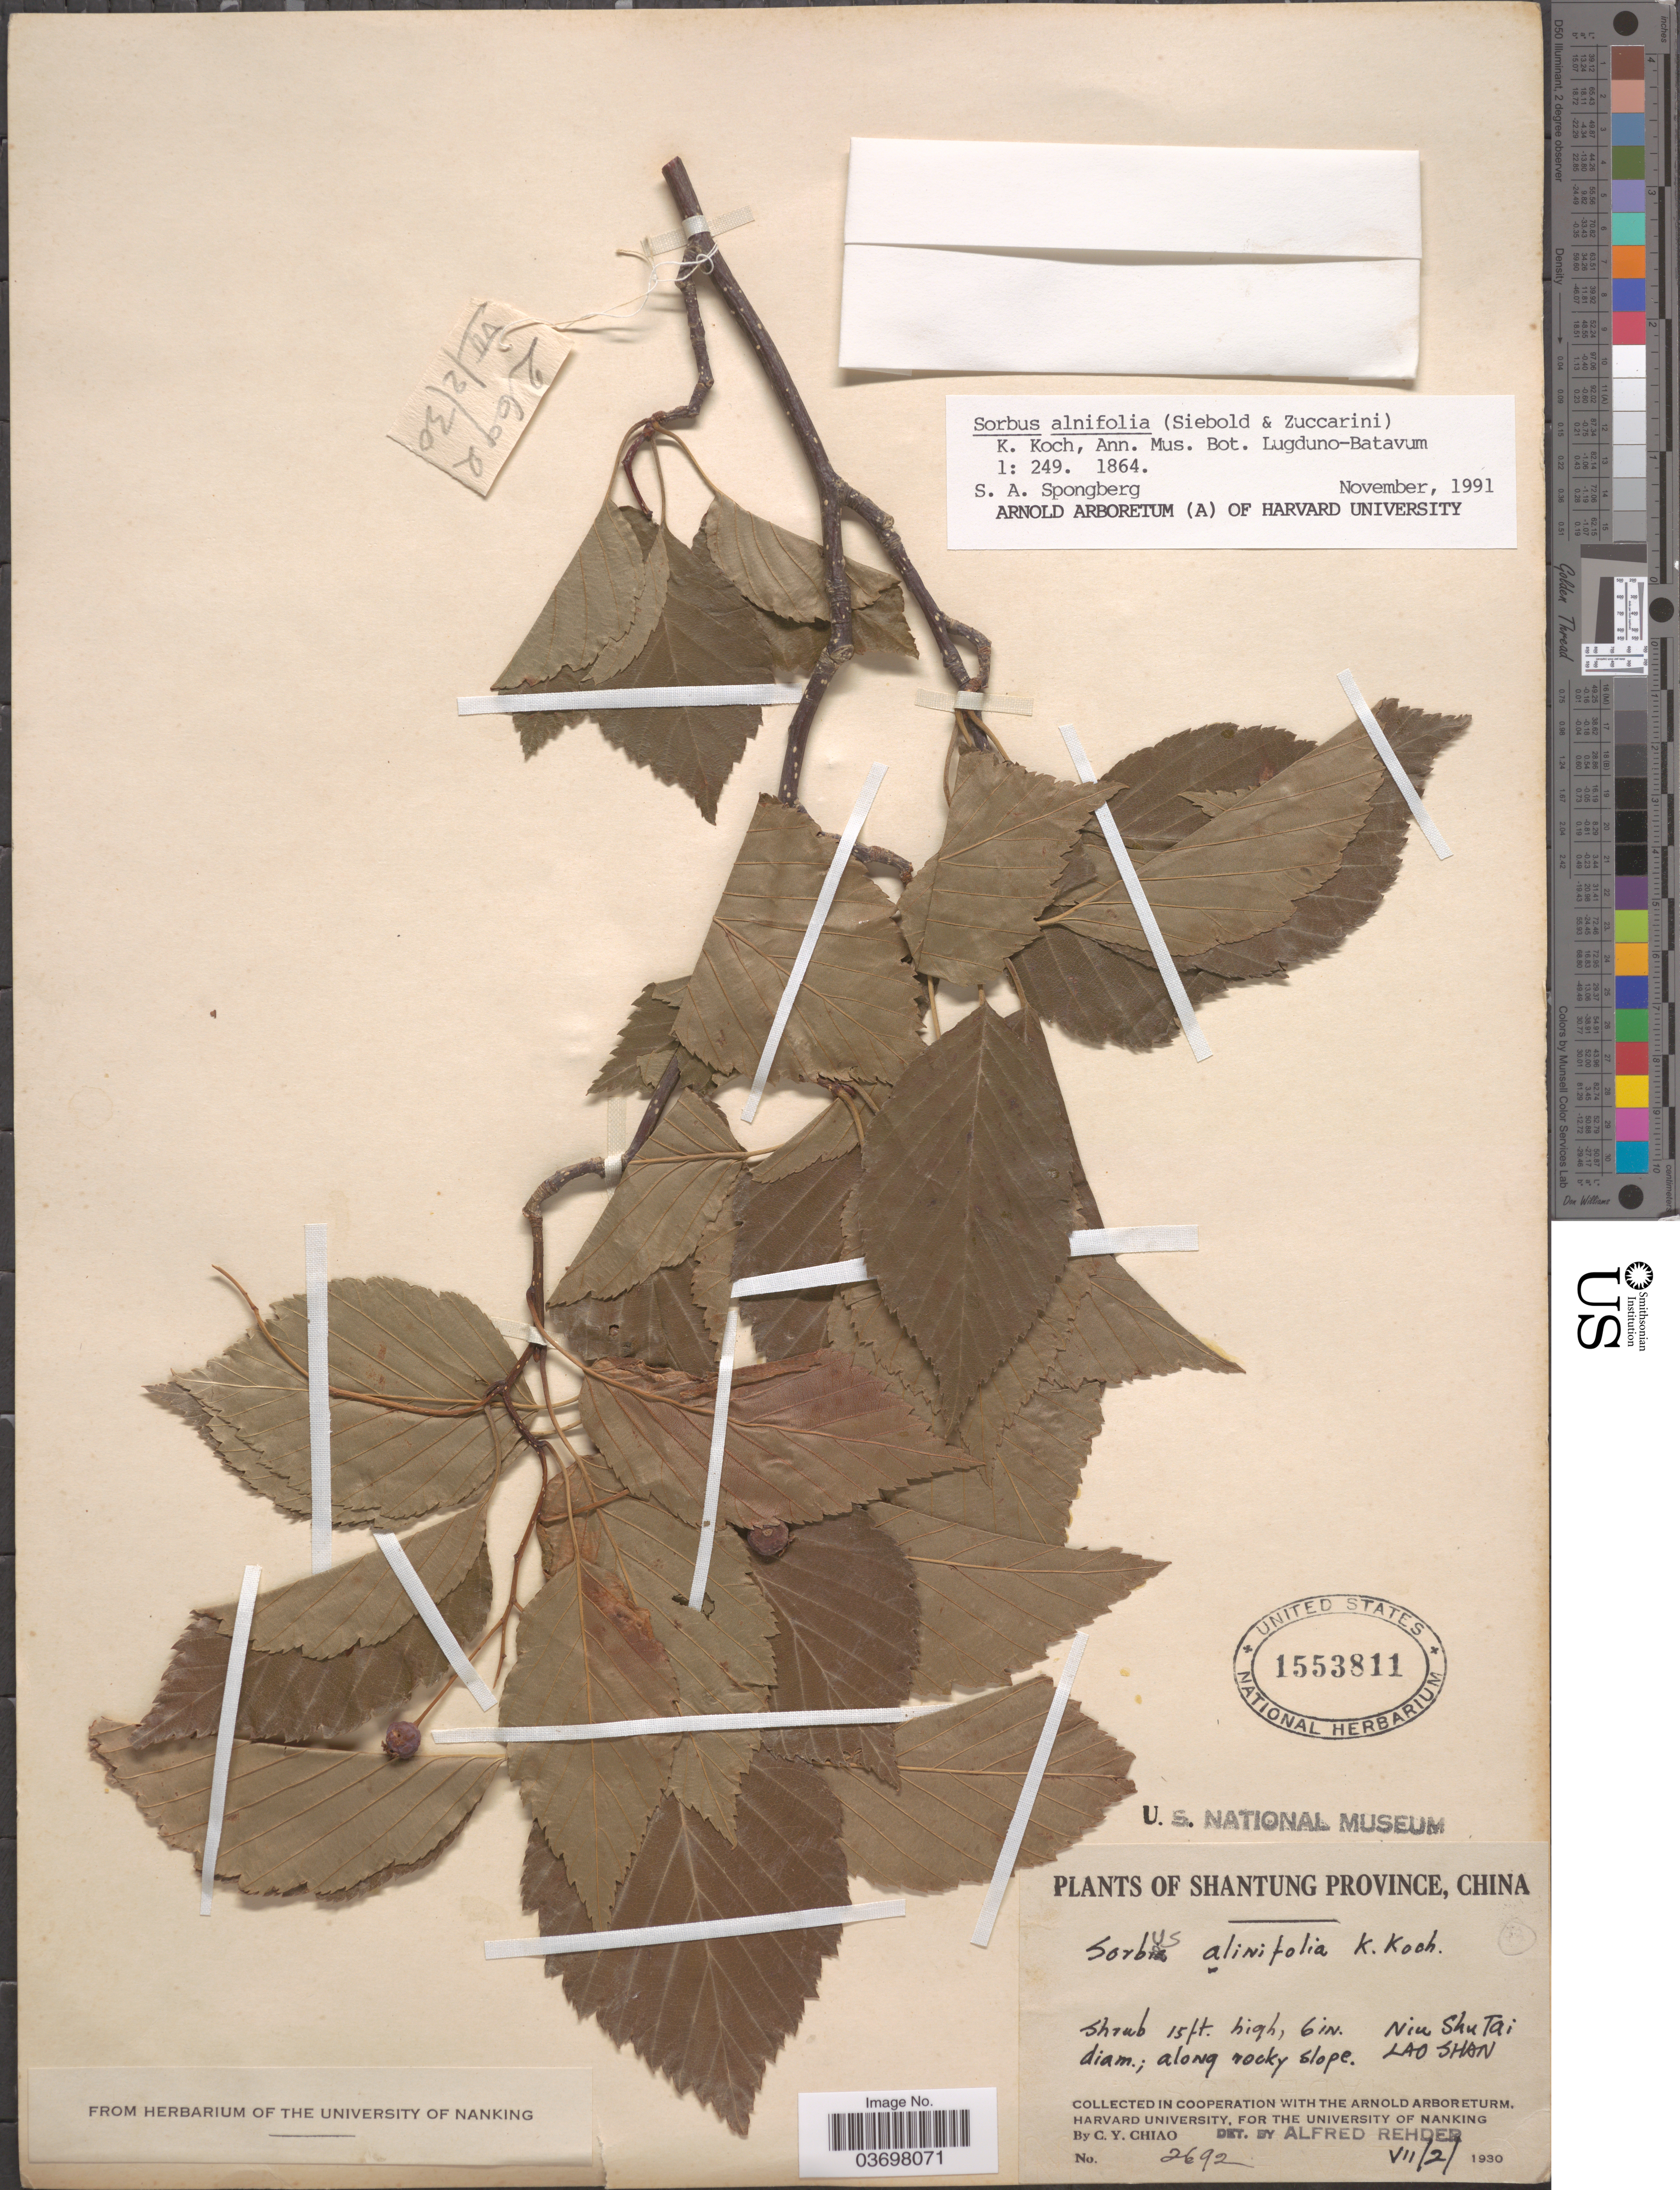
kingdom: Plantae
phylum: Tracheophyta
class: Magnoliopsida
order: Rosales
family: Rosaceae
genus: Sorbus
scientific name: Sorbus alnifolia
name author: (Siebold & Zucc.) K. Koch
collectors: C. Y. Chiao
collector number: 2692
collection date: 1930-07-02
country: China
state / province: Shandong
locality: Shantung Province. Along rocky slope. Niu Shu Tai. Lao Shan.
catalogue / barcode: US 1553811